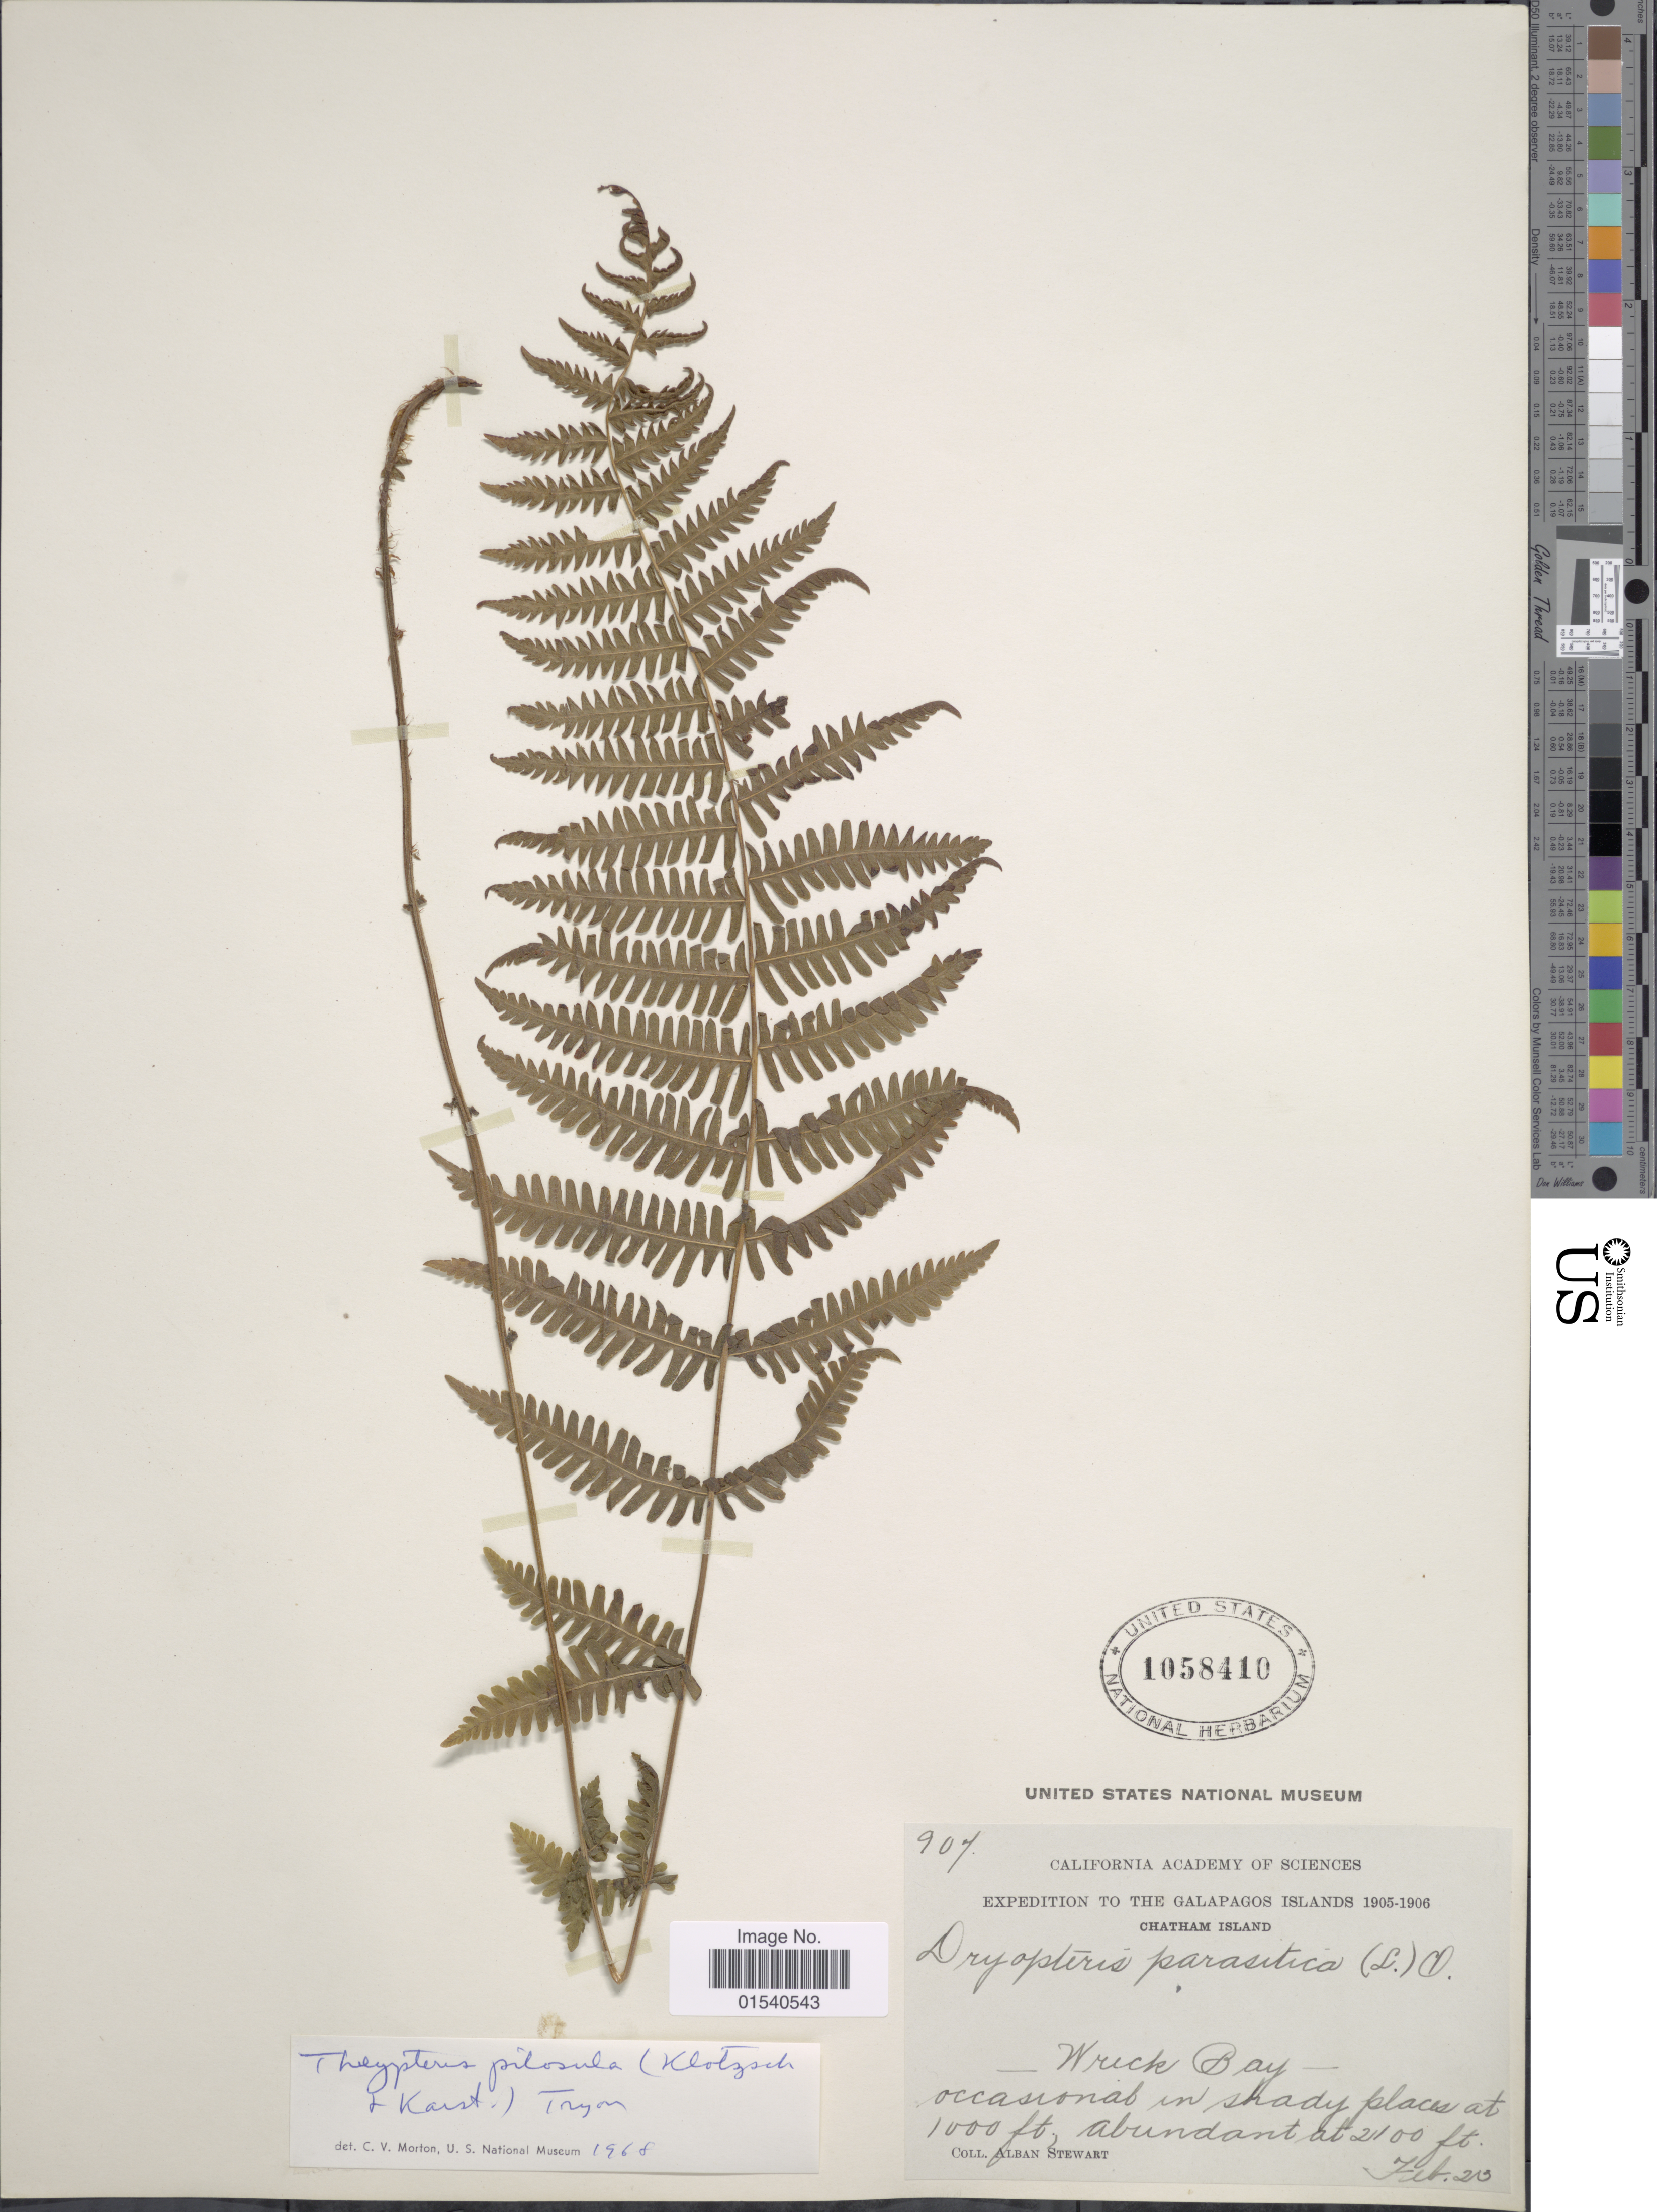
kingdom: Plantae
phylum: Tracheophyta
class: Polypodiopsida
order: Polypodiales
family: Thelypteridaceae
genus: Amauropelta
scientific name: Amauropelta pilosula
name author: (Klotzsch & H. Karst.) Á. Löve & D. Löve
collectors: A. Stewart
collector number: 907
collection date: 1905-02-25/1906-02-23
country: Ecuador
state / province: Colón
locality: The Galapagos Islands, Chatham Island, Wreck Bay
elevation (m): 305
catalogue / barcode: US 1058410